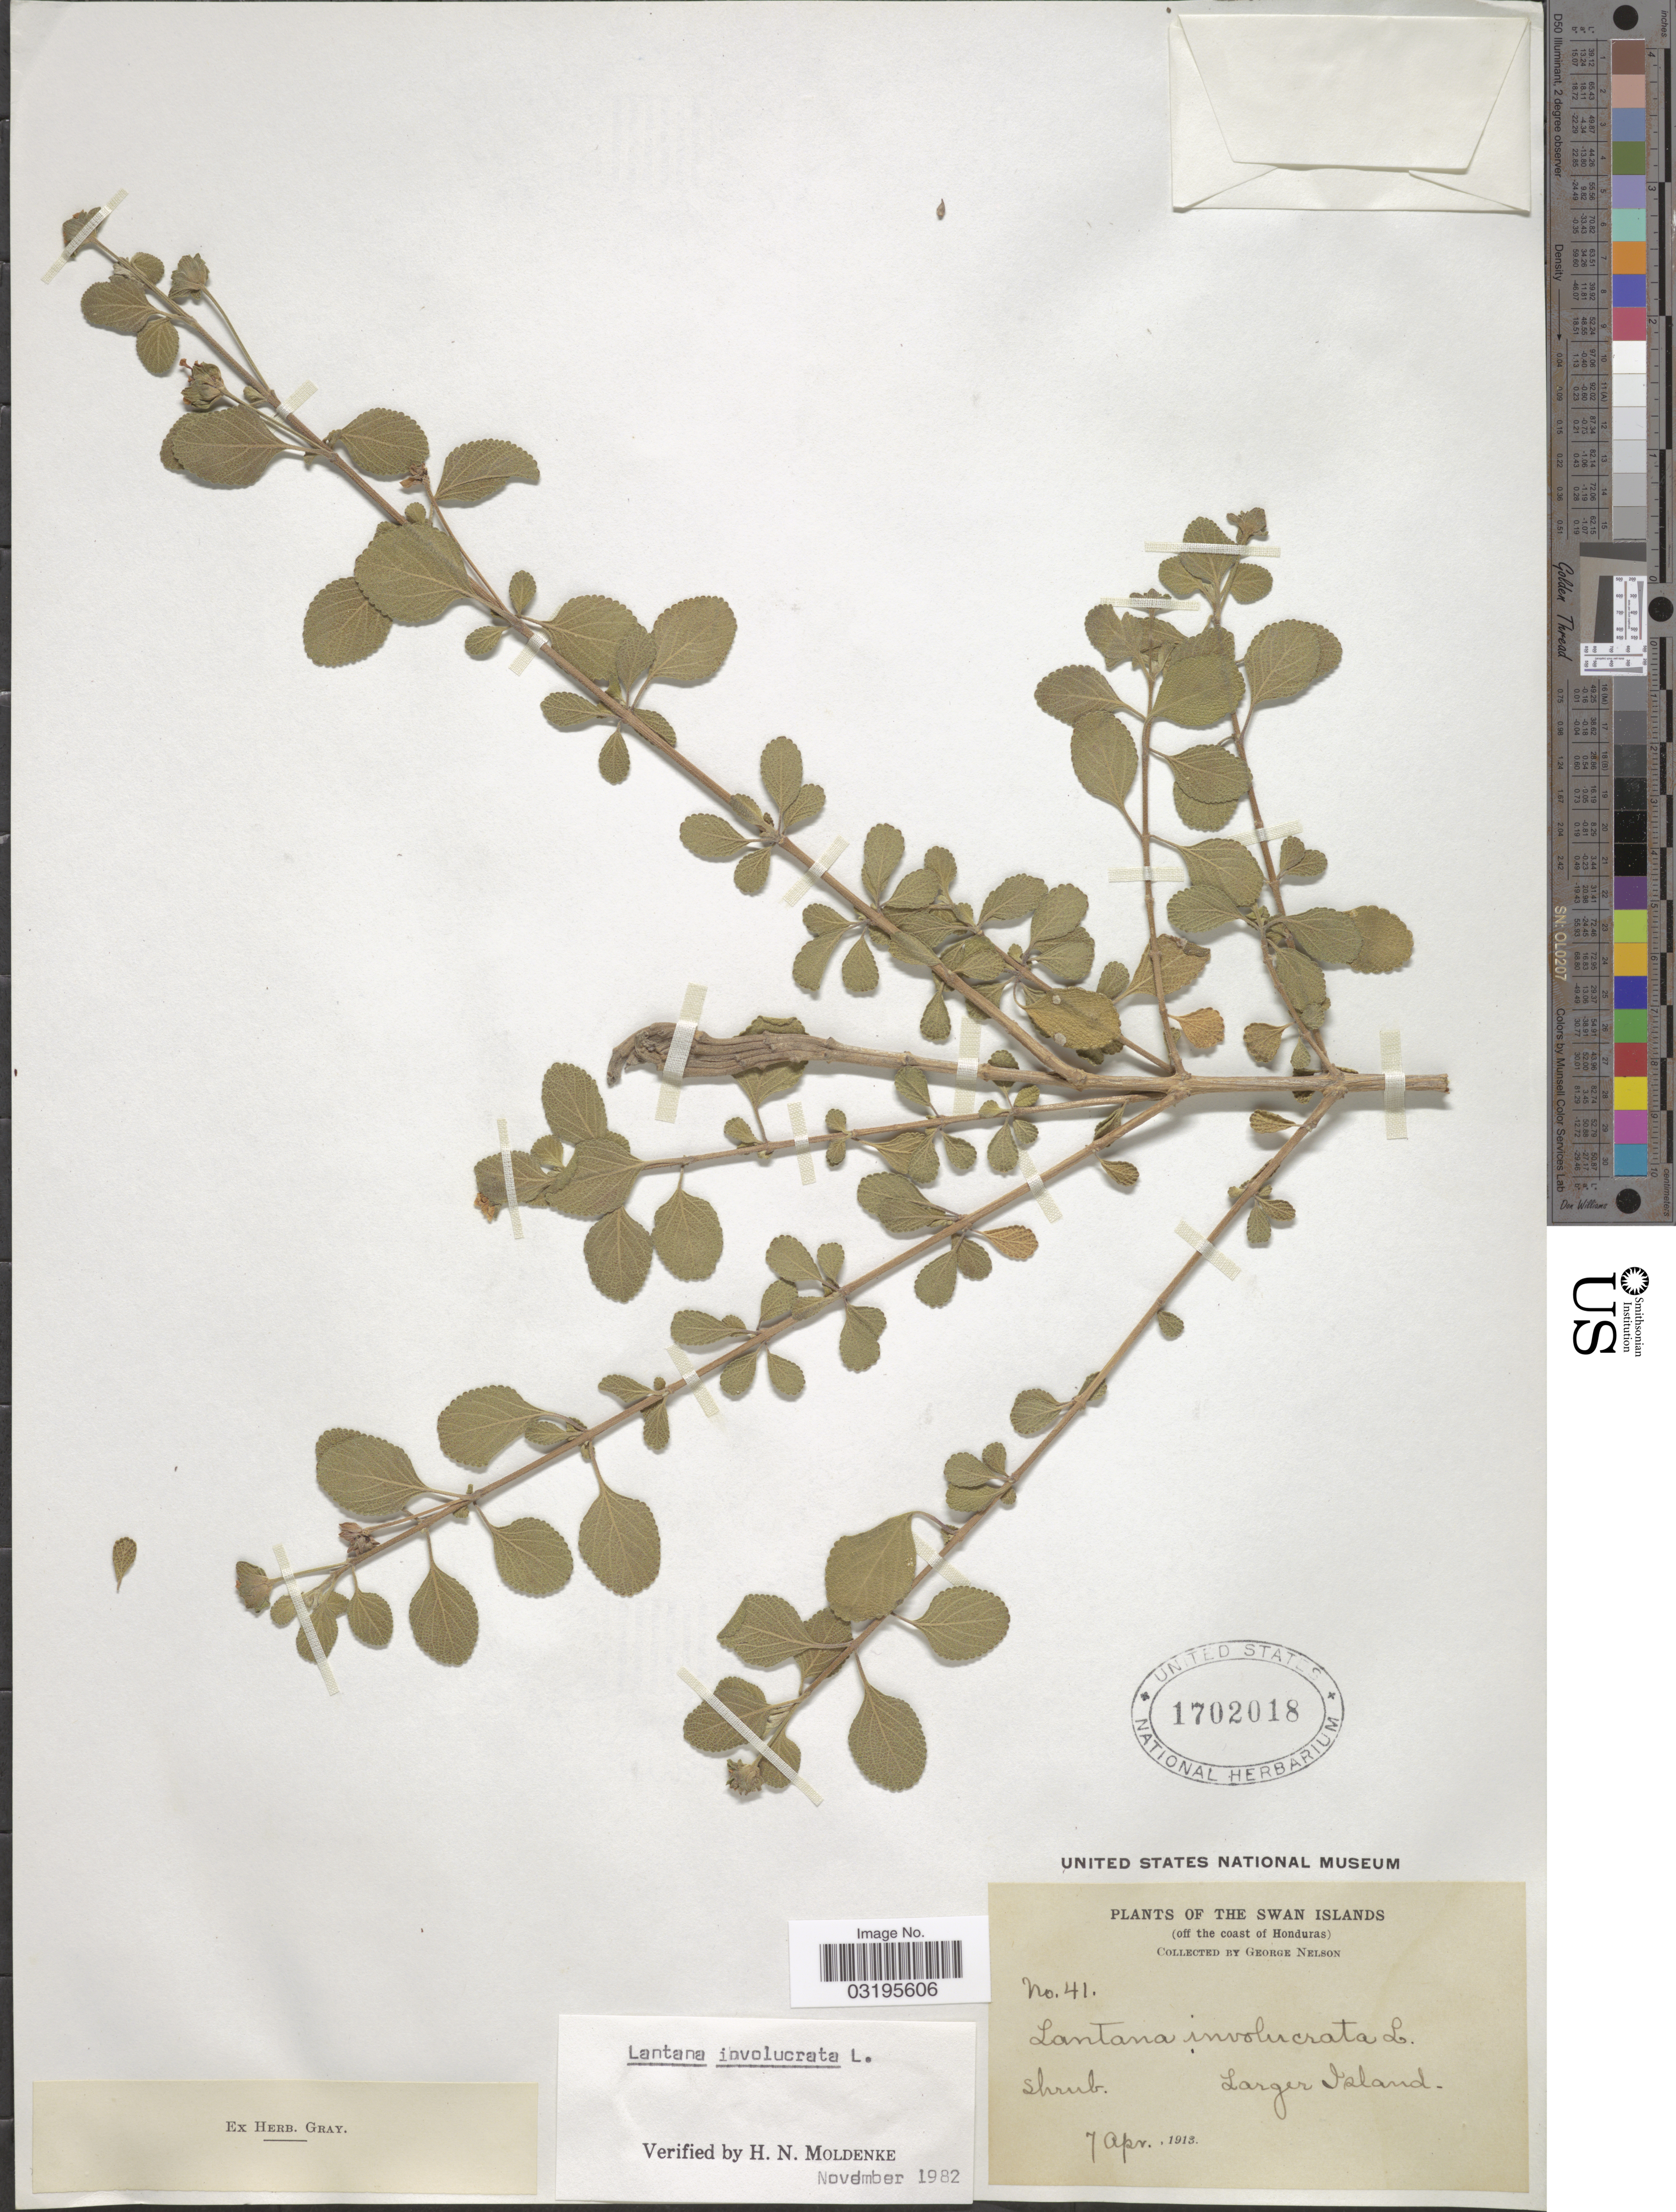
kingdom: Plantae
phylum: Tracheophyta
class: Magnoliopsida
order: Lamiales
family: Verbenaceae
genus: Lantana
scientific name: Lantana involucrata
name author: L.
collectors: G. Nelson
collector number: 41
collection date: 1913-04-07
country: Honduras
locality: The Swan Islands (off the coast of Honduras), Larger Island.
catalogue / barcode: US 1702018